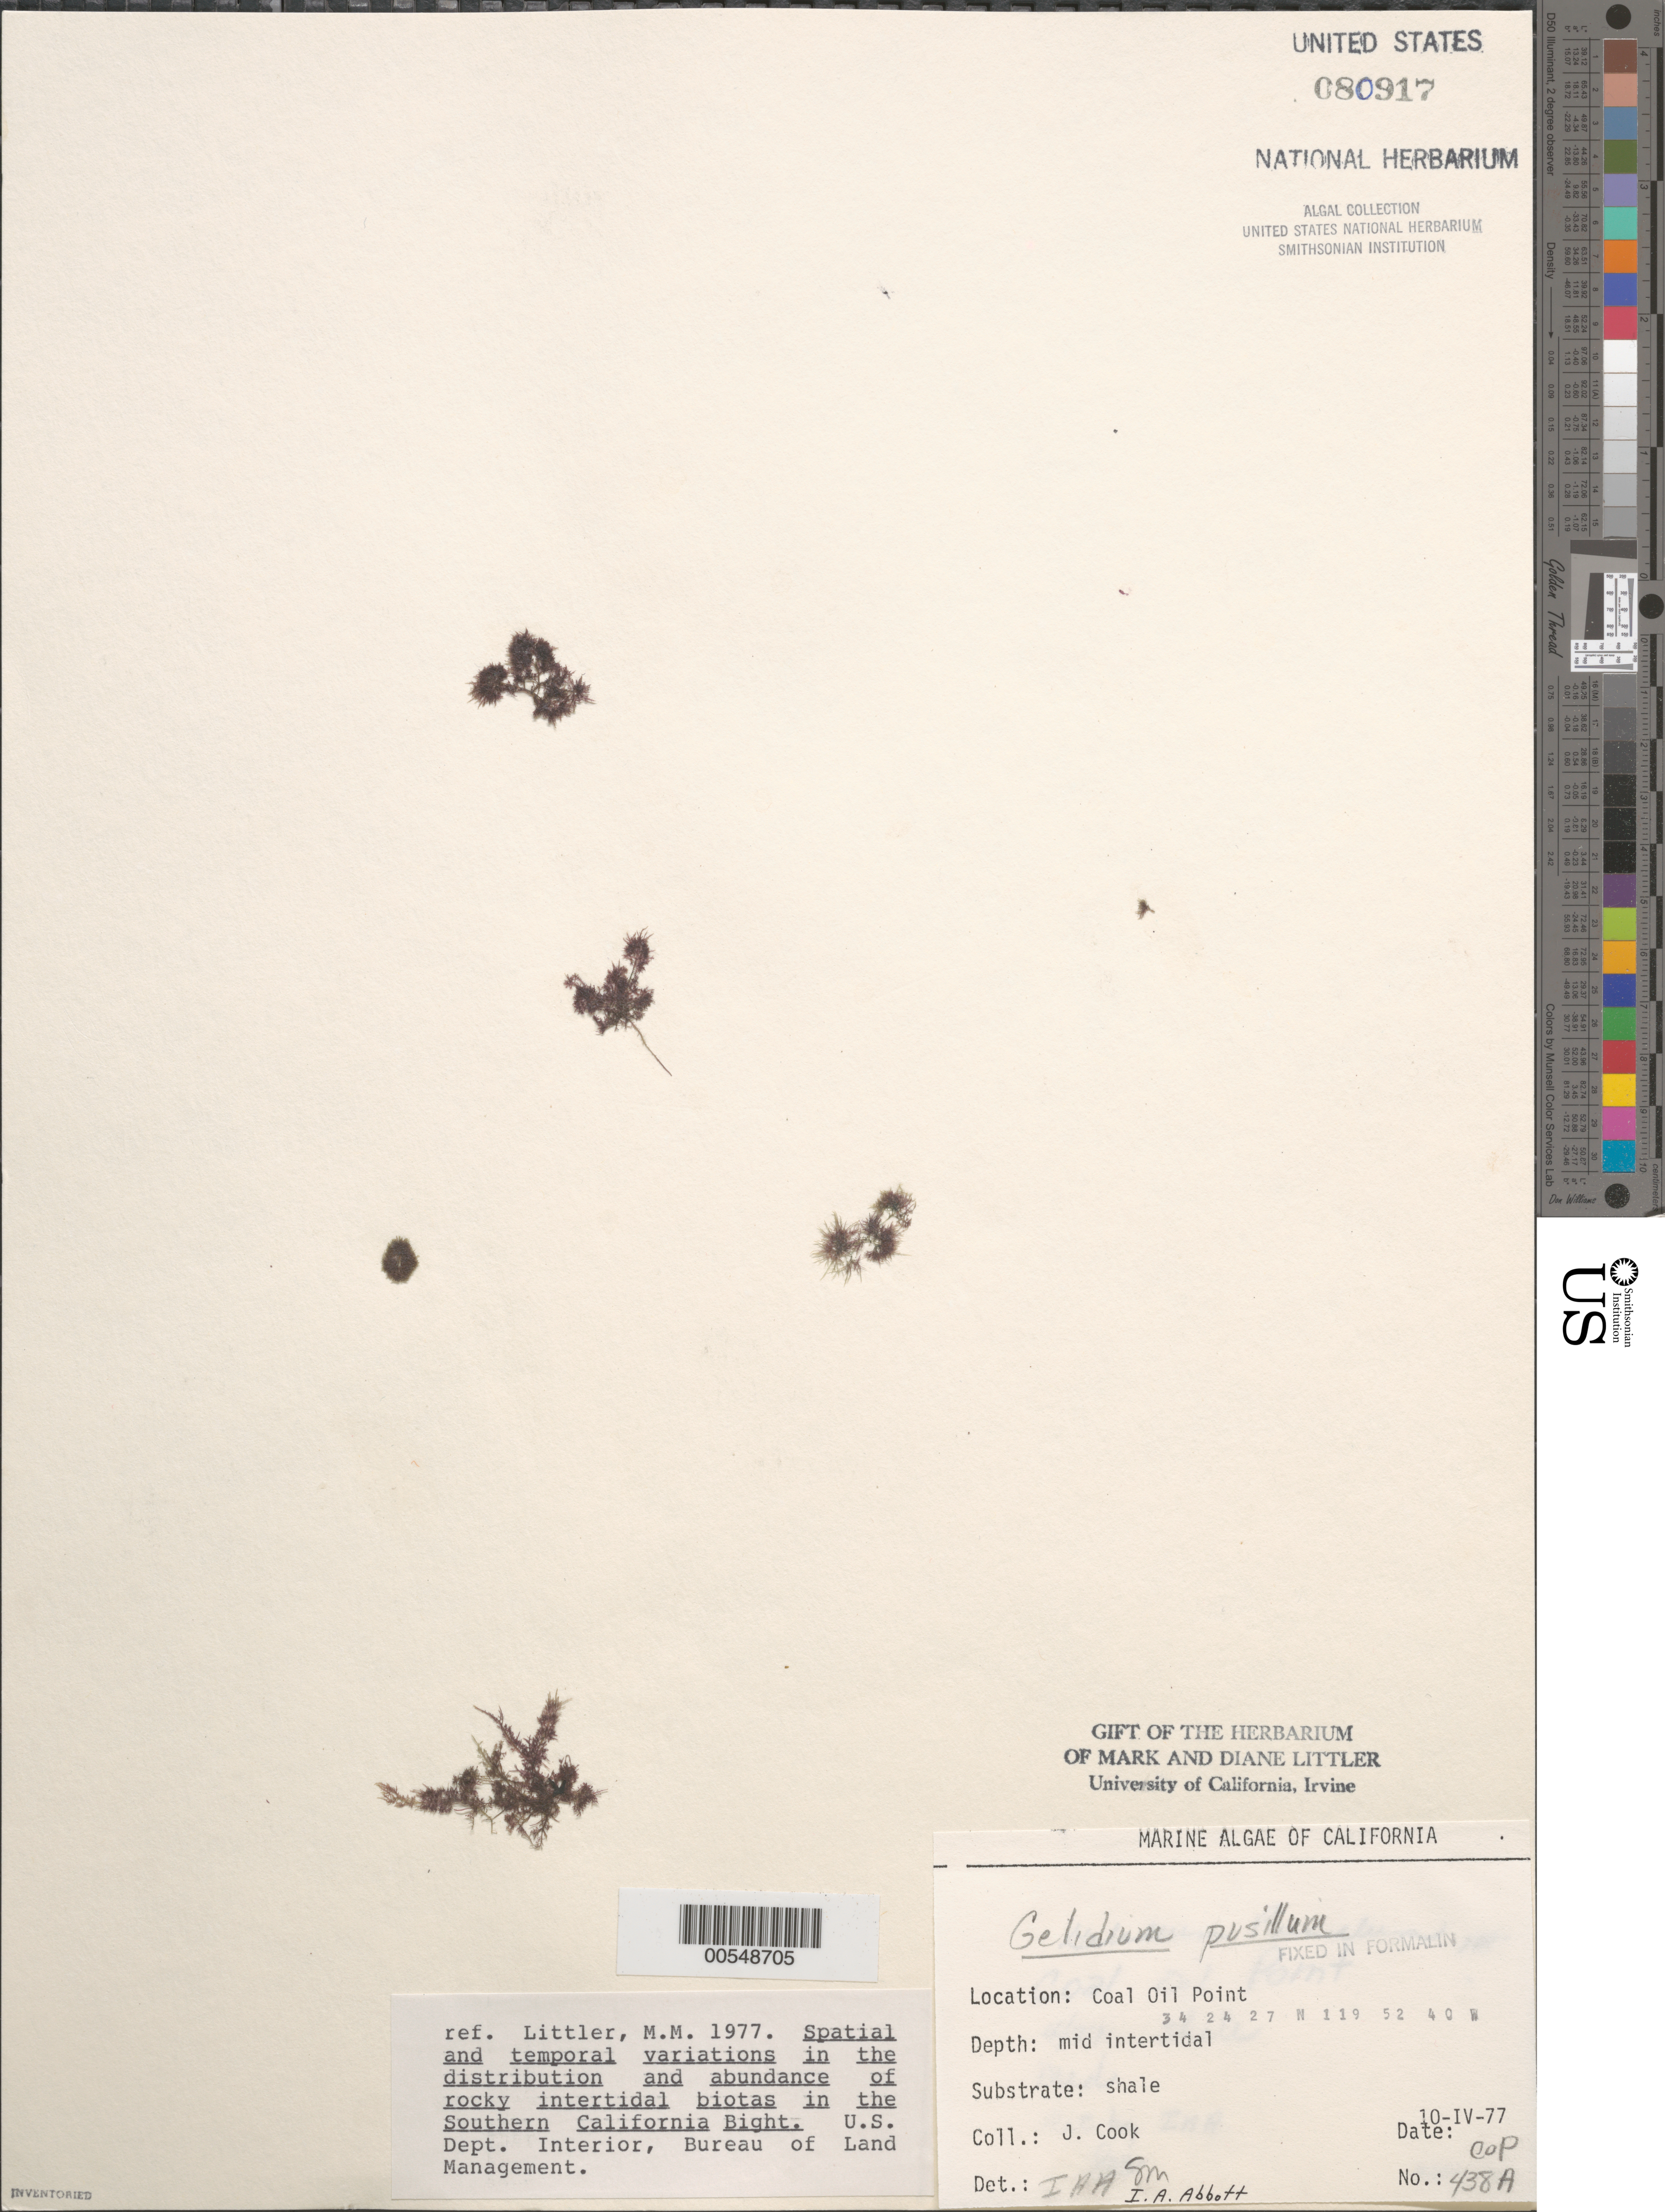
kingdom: Plantae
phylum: Rhodophyta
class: Florideophyceae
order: Gelidiales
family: Gelidiaceae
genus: Gelidium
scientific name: Gelidium pusillum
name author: (Stackh.) Le Jol.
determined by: Abbott, I. A.; Murray, S. N.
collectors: J. Cook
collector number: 438a-COP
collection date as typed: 10 Apr 1977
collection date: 1977-04-10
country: United States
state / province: California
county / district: Santa Barbara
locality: Coal Oil Point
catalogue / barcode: US 80917